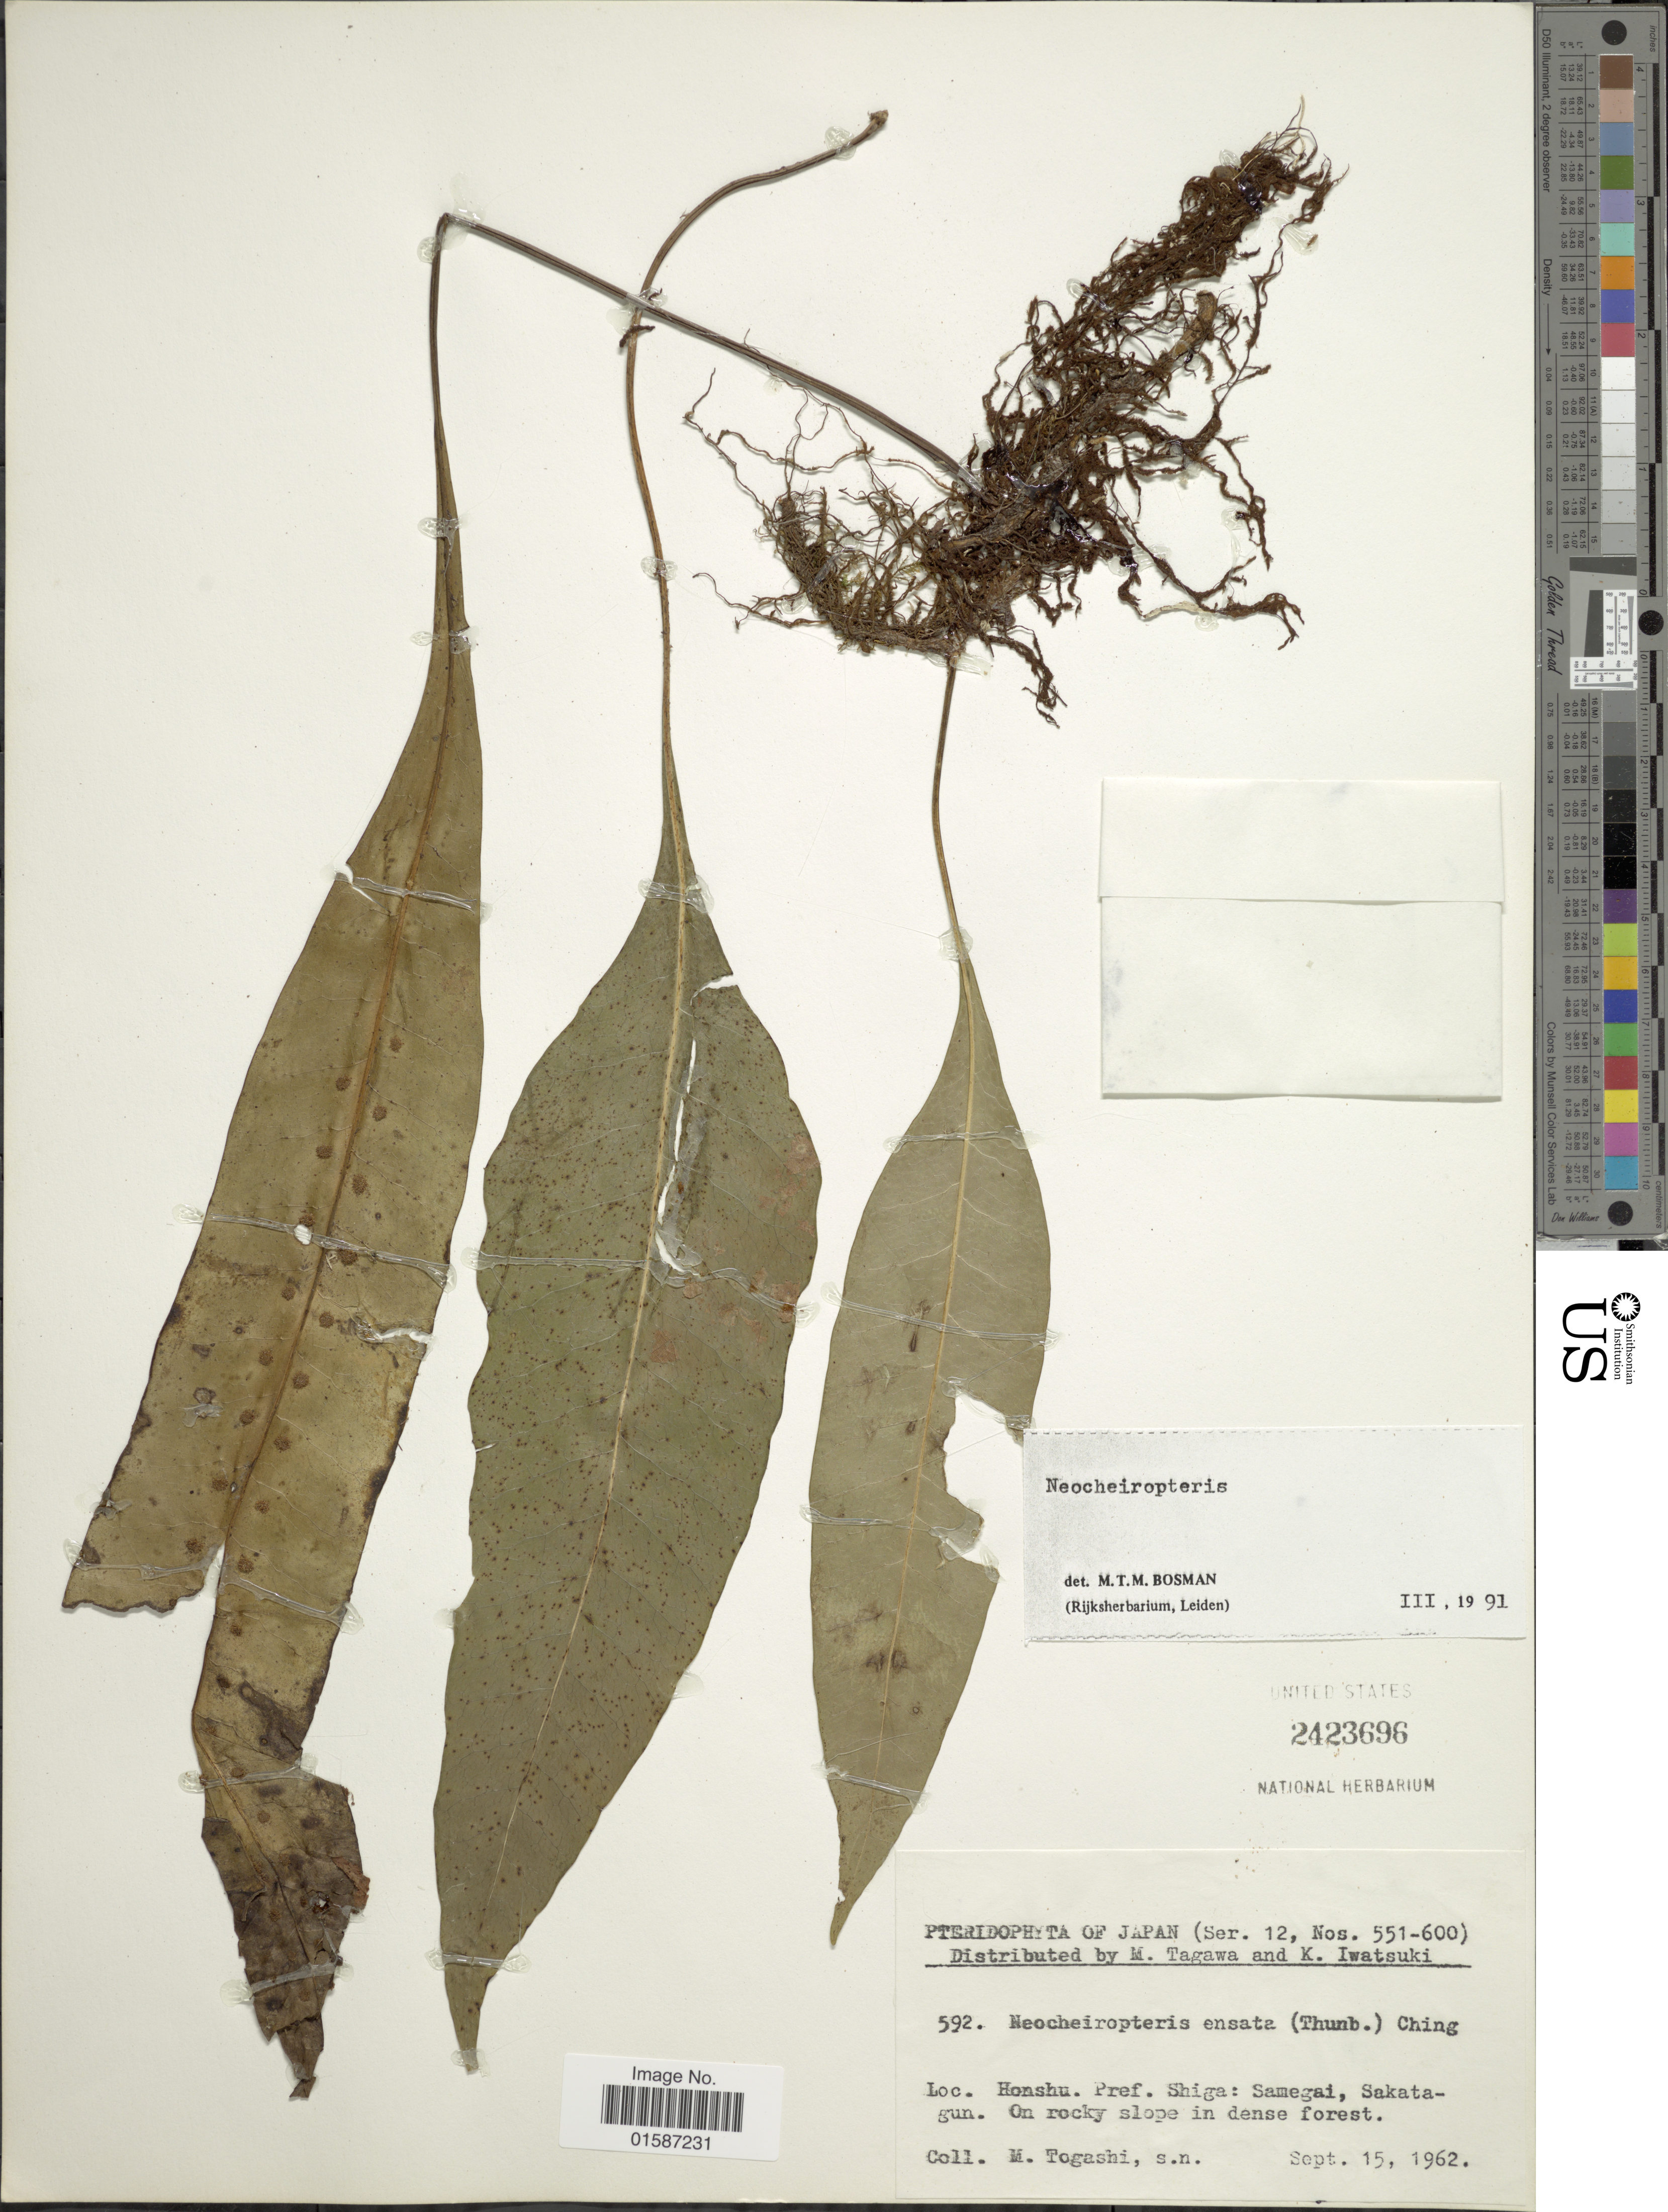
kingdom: Plantae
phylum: Tracheophyta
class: Polypodiopsida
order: Polypodiales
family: Polypodiaceae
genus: Neolepisorus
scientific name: Neolepisorus ensatus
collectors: M. Togashi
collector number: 592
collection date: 1962-09-15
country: Japan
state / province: Siga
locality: Honshu, Pref. Shiga: Samegai, Sakata-gun, on rocky slope in dense forest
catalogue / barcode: US 2423696